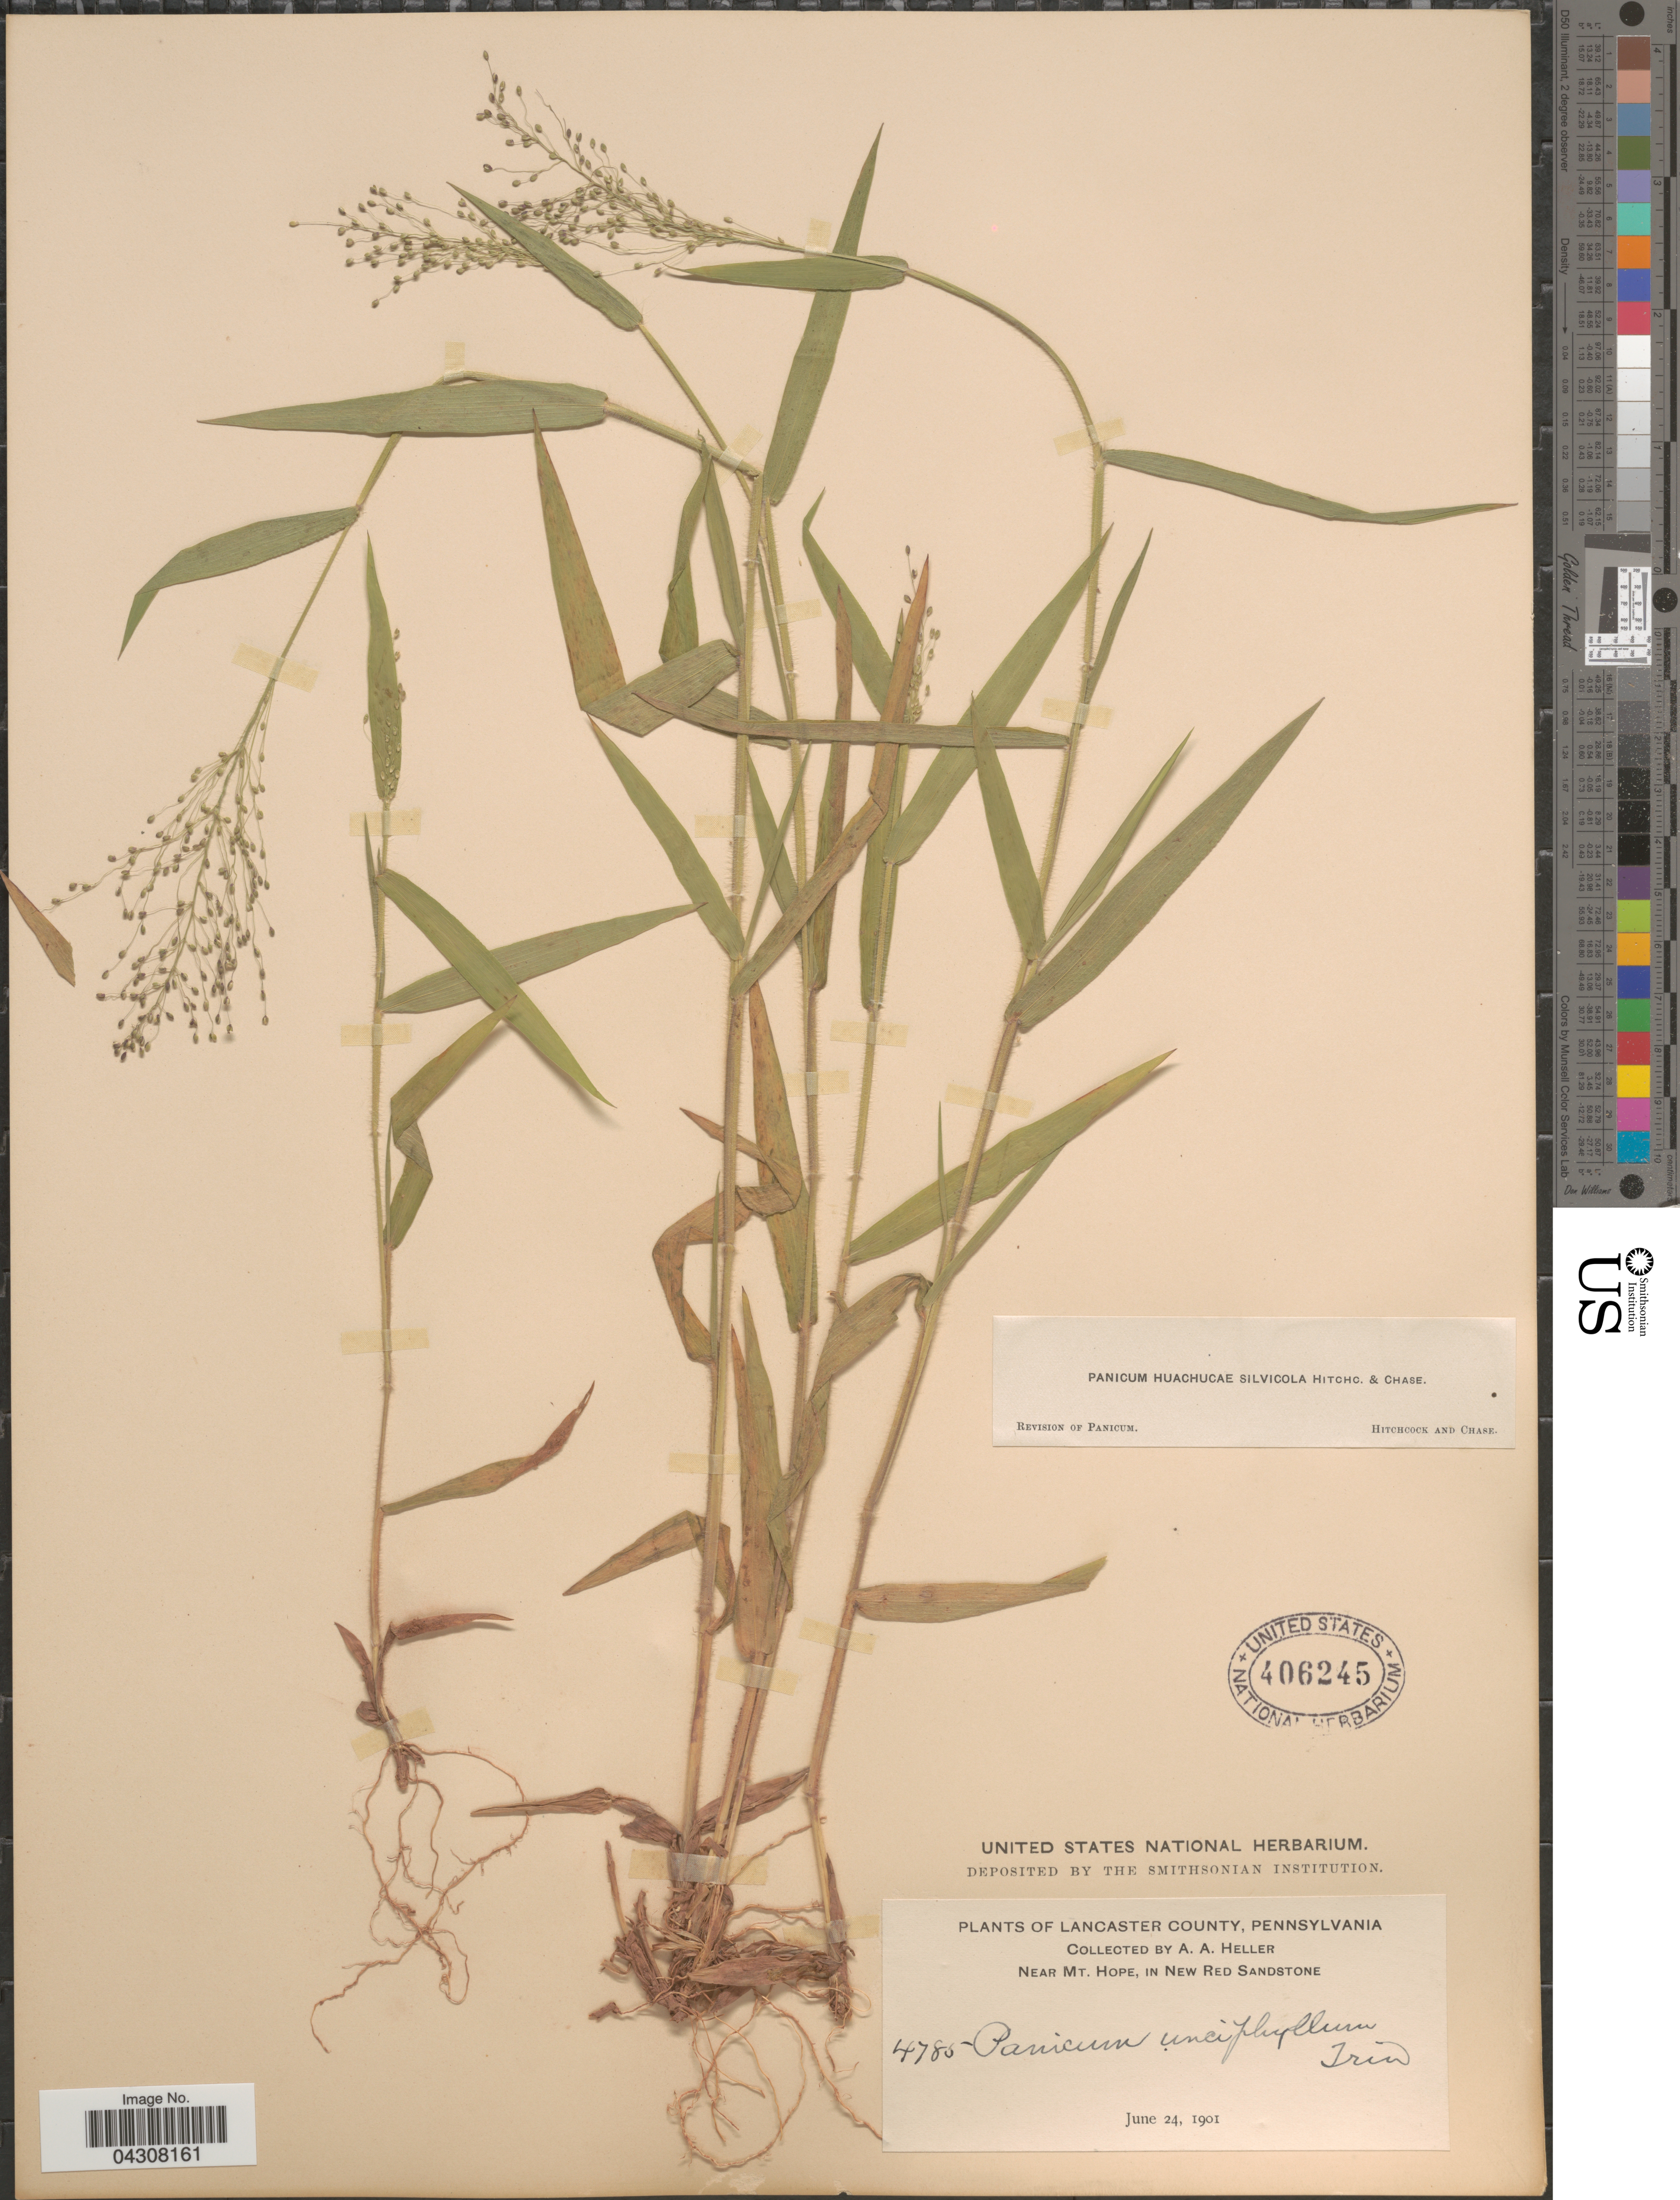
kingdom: Plantae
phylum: Tracheophyta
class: Liliopsida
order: Poales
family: Poaceae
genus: Dichanthelium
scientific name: Dichanthelium acuminatum var. acuminatum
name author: (Sw.) Gould & C.A. Clark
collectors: A. A. Heller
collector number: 4785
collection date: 1901-06-24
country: United States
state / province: Pennsylvania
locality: Lancaster County. Near Mt. Hope, in New Red Sandstone.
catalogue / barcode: US 406245